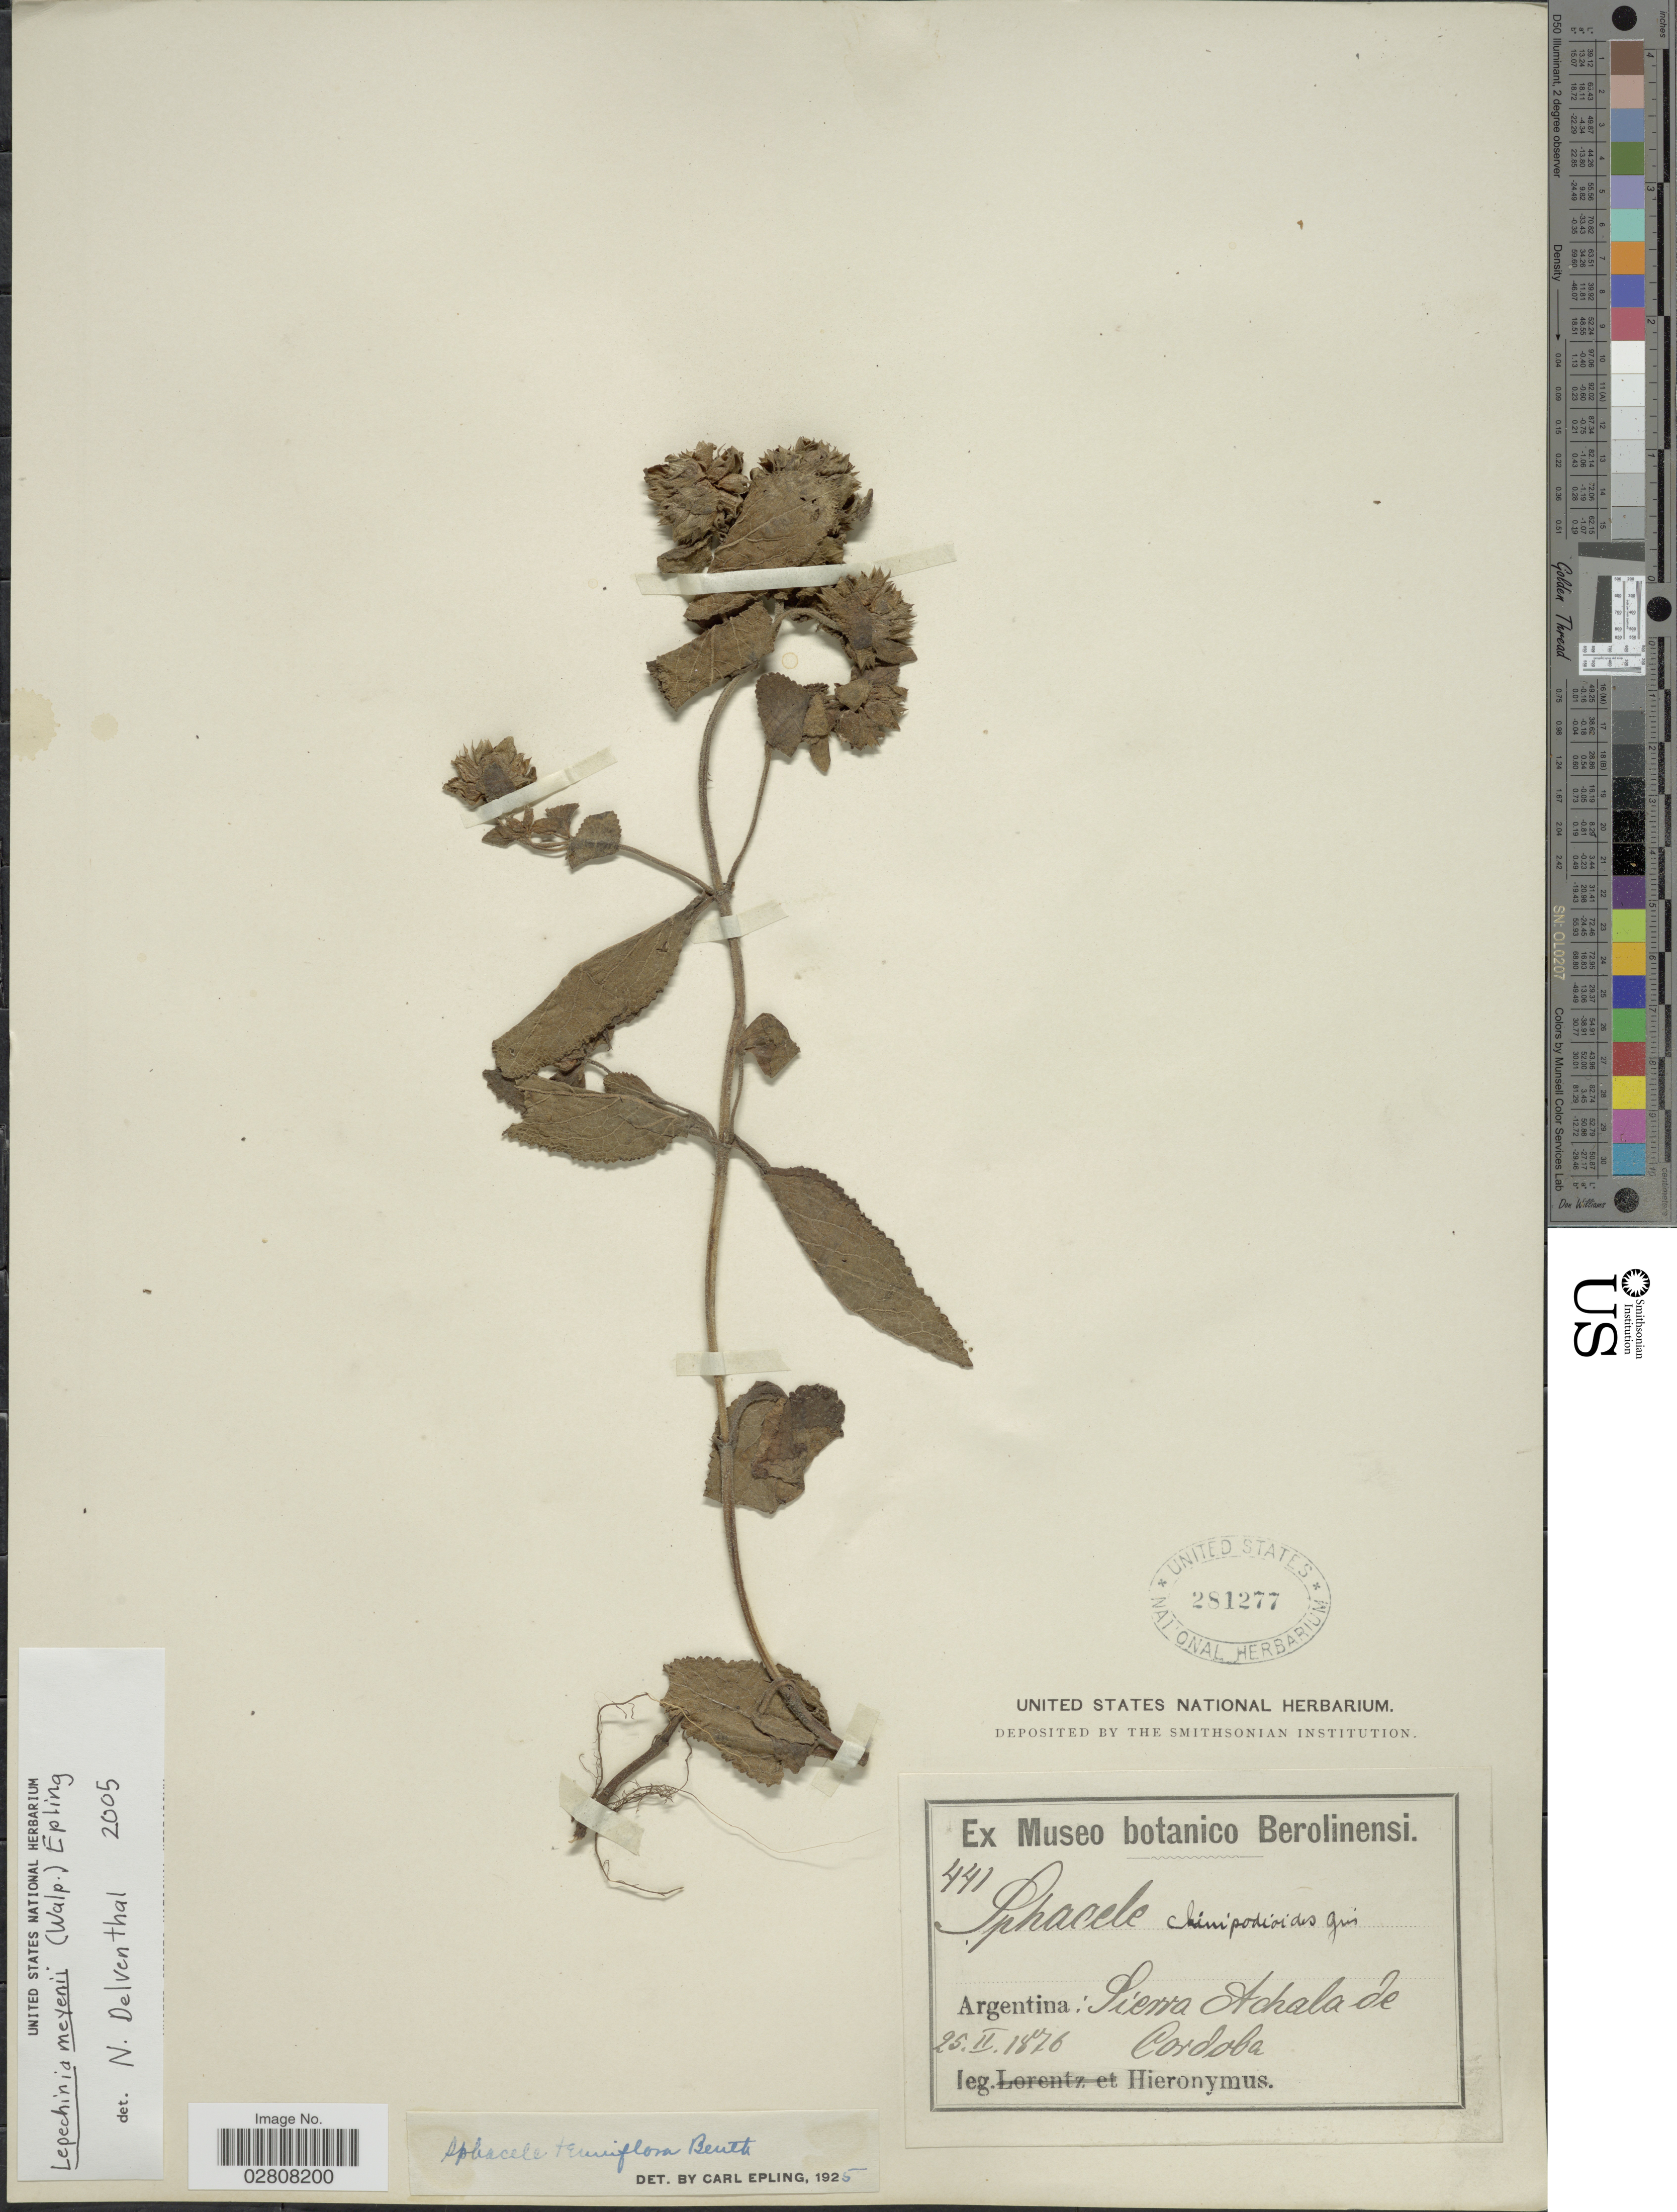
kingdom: Plantae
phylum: Tracheophyta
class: Magnoliopsida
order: Lamiales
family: Lamiaceae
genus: Lepechinia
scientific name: Lepechinia meyenii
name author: (Walp.) Epling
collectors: -. Hieronymus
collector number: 441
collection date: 1876-02-25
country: Argentina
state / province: Cordoba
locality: Sierra Achala de Cordoba.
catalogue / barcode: US 281277